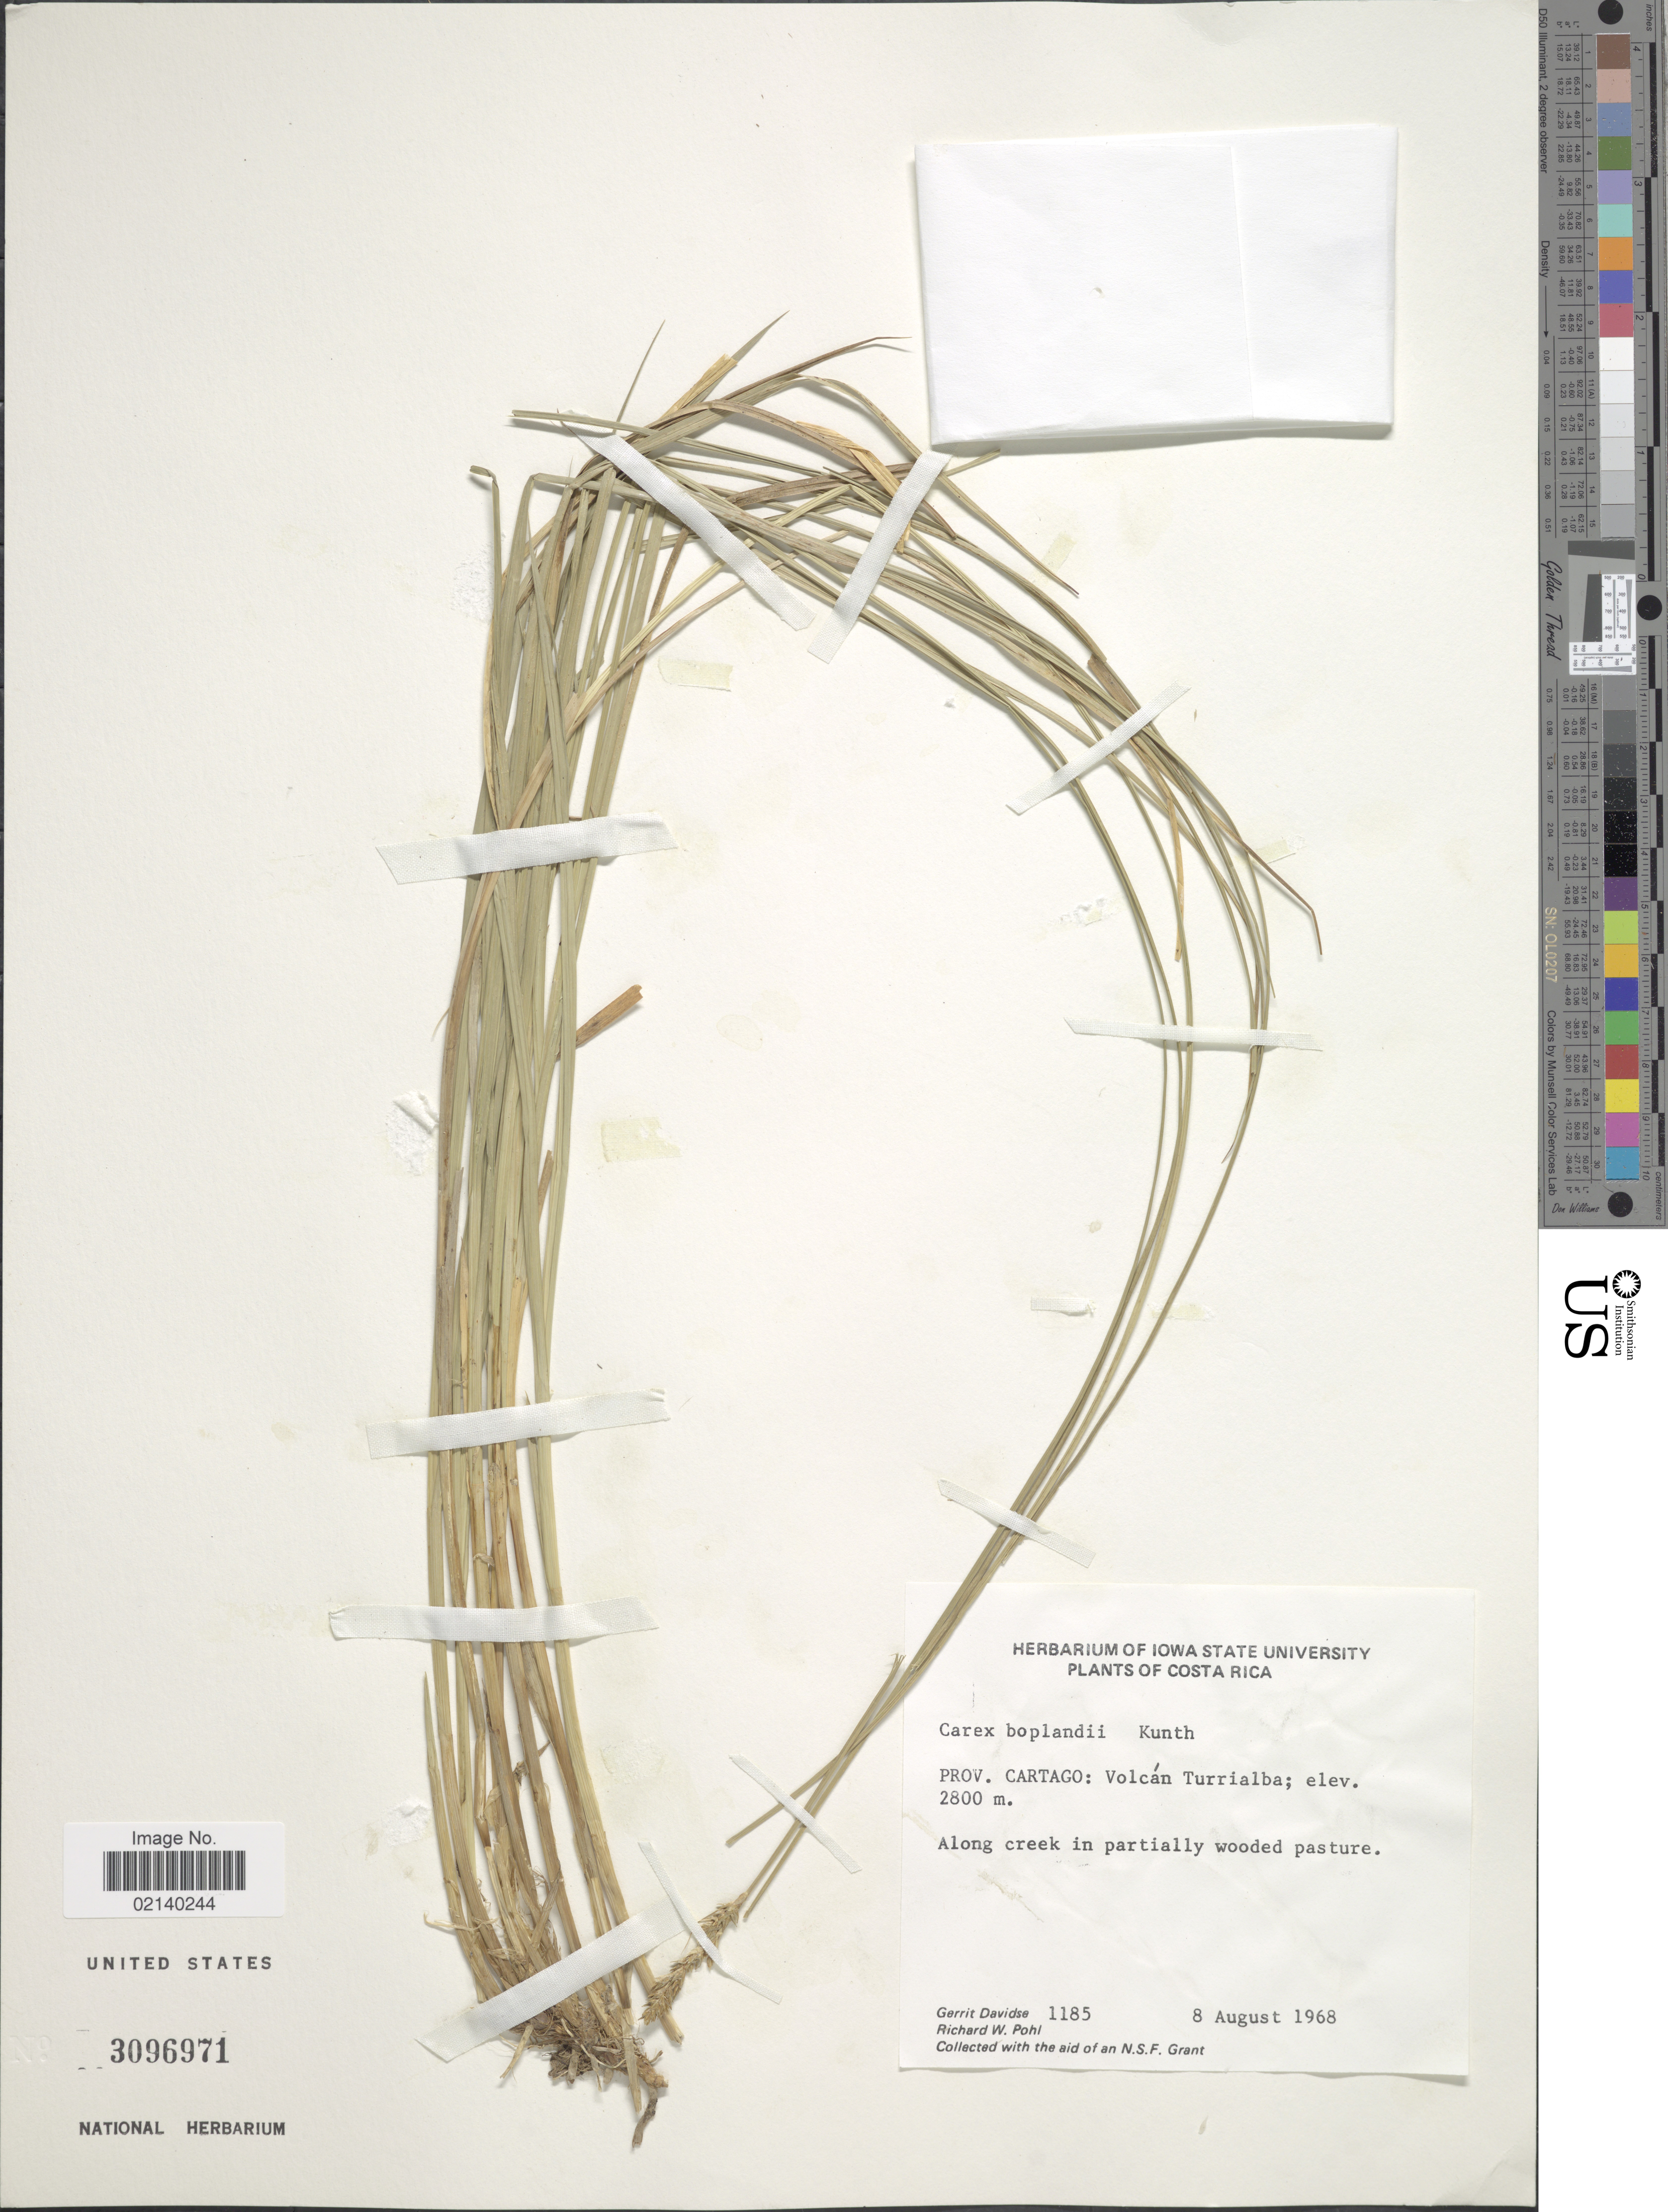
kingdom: Plantae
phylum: Tracheophyta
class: Liliopsida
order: Poales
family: Cyperaceae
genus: Carex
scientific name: Carex bonplandii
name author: Kunth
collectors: G. Davidse & R. W. Pohl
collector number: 1185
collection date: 1968-08-08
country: Costa Rica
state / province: Cartago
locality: Prov. Cartago: Volcan Turrialba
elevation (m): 2800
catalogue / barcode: US 3096971